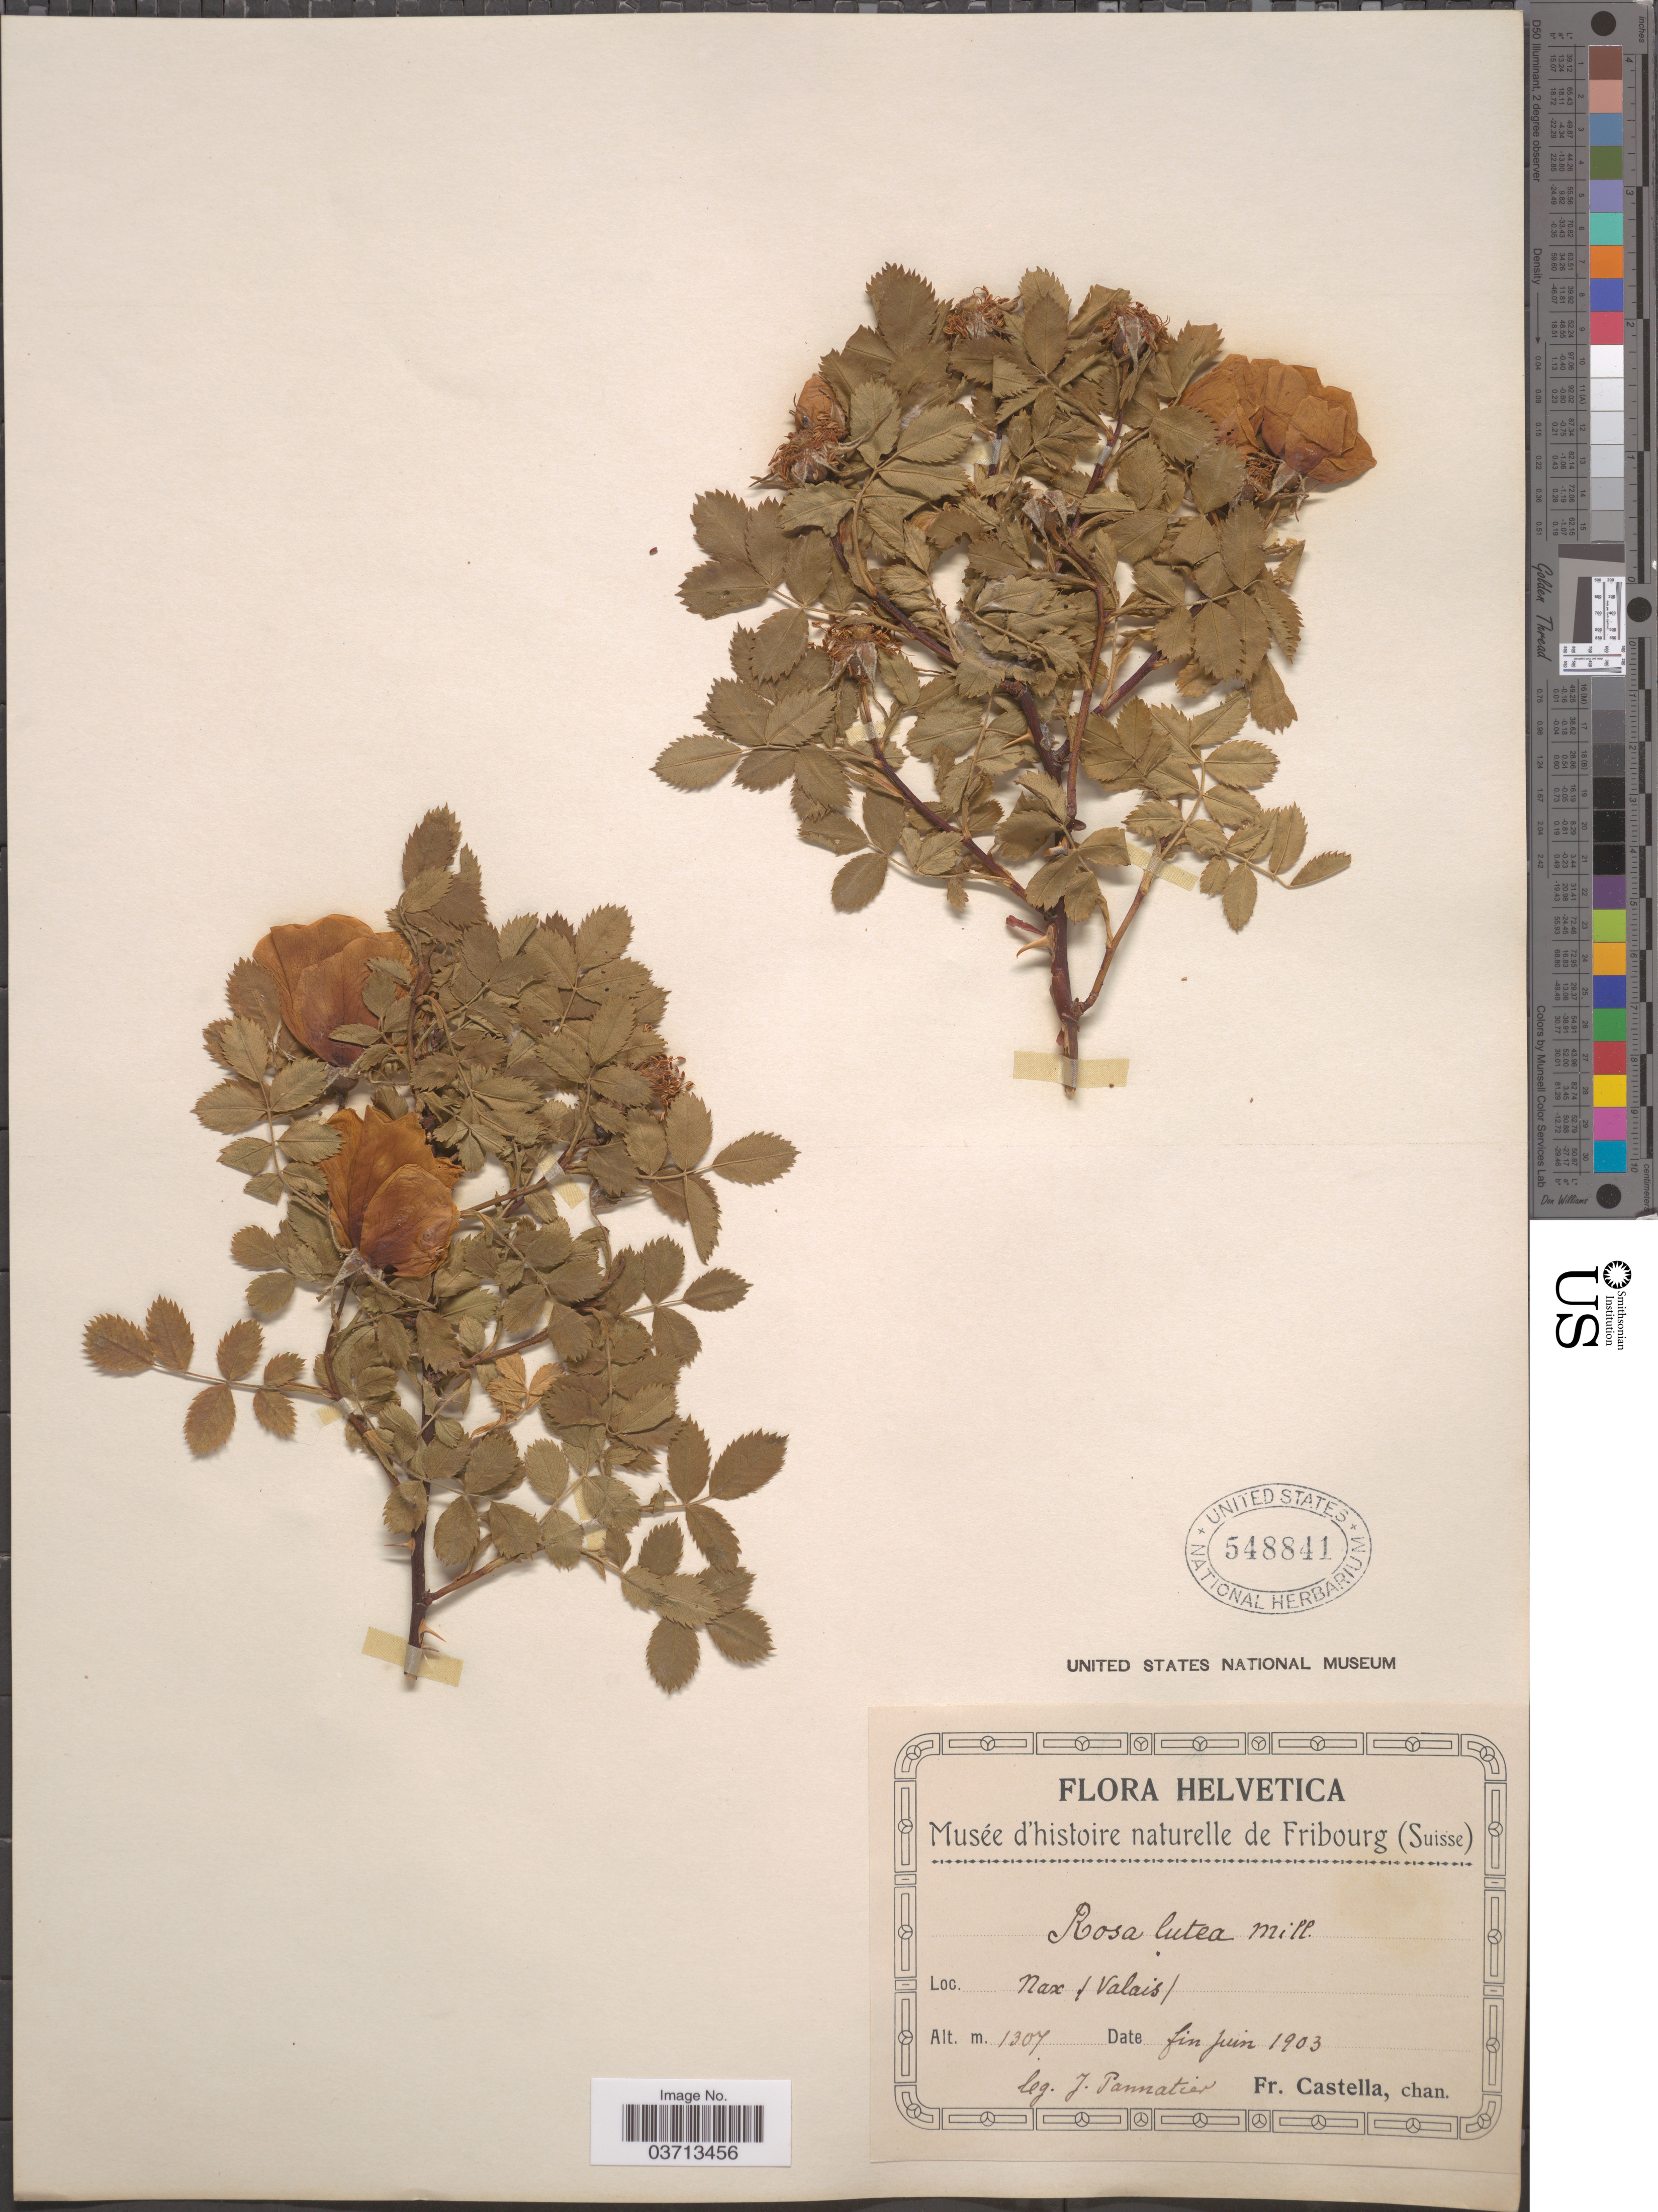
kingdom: Plantae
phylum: Tracheophyta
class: Magnoliopsida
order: Rosales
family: Rosaceae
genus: Rosa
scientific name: Rosa lutea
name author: Mill.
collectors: J. Pannatier & Fr. Castella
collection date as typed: fin Juin 1903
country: Switzerland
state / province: Valais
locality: Helvetica. Nax (Valais).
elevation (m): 1307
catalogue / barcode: US 548841